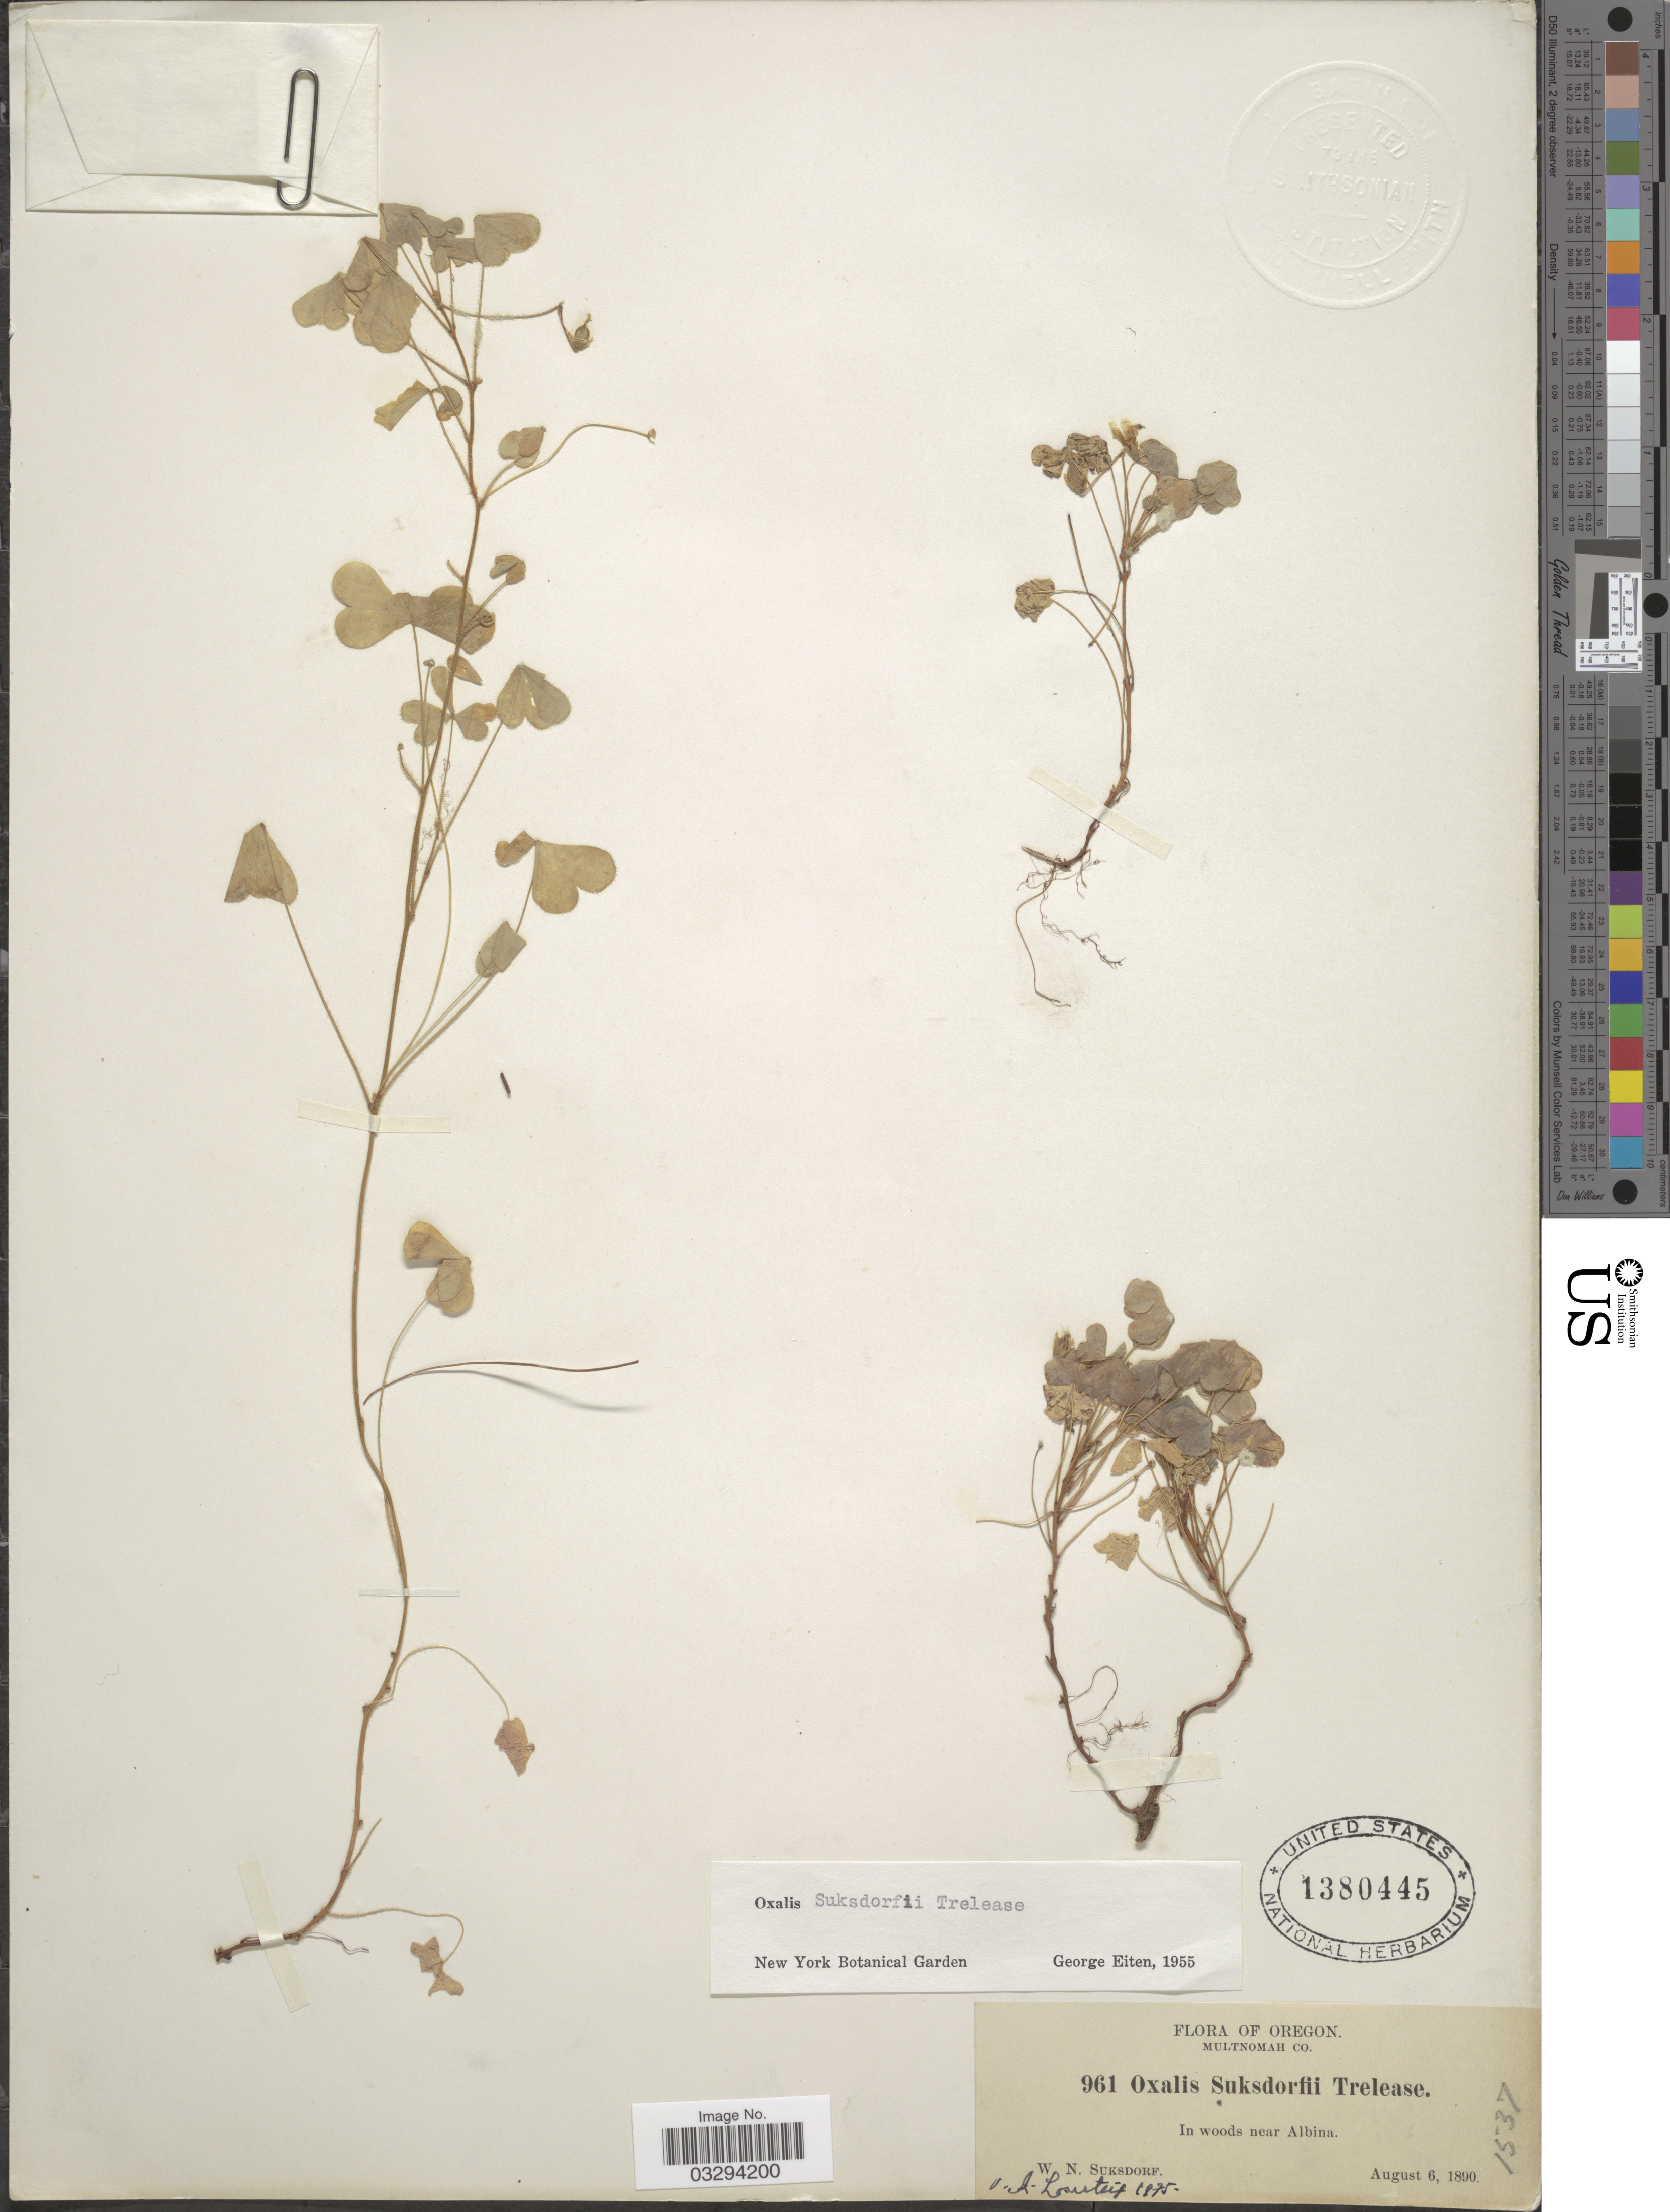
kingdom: Plantae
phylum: Tracheophyta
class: Magnoliopsida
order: Oxalidales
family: Oxalidaceae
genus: Oxalis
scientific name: Oxalis suksdorfii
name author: Trel.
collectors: W. N. Suksdorf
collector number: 961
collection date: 1890-08-06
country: United States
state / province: Oregon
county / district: Multnomah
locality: Multnomah Co. In woods near Albina.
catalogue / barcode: US 1380445